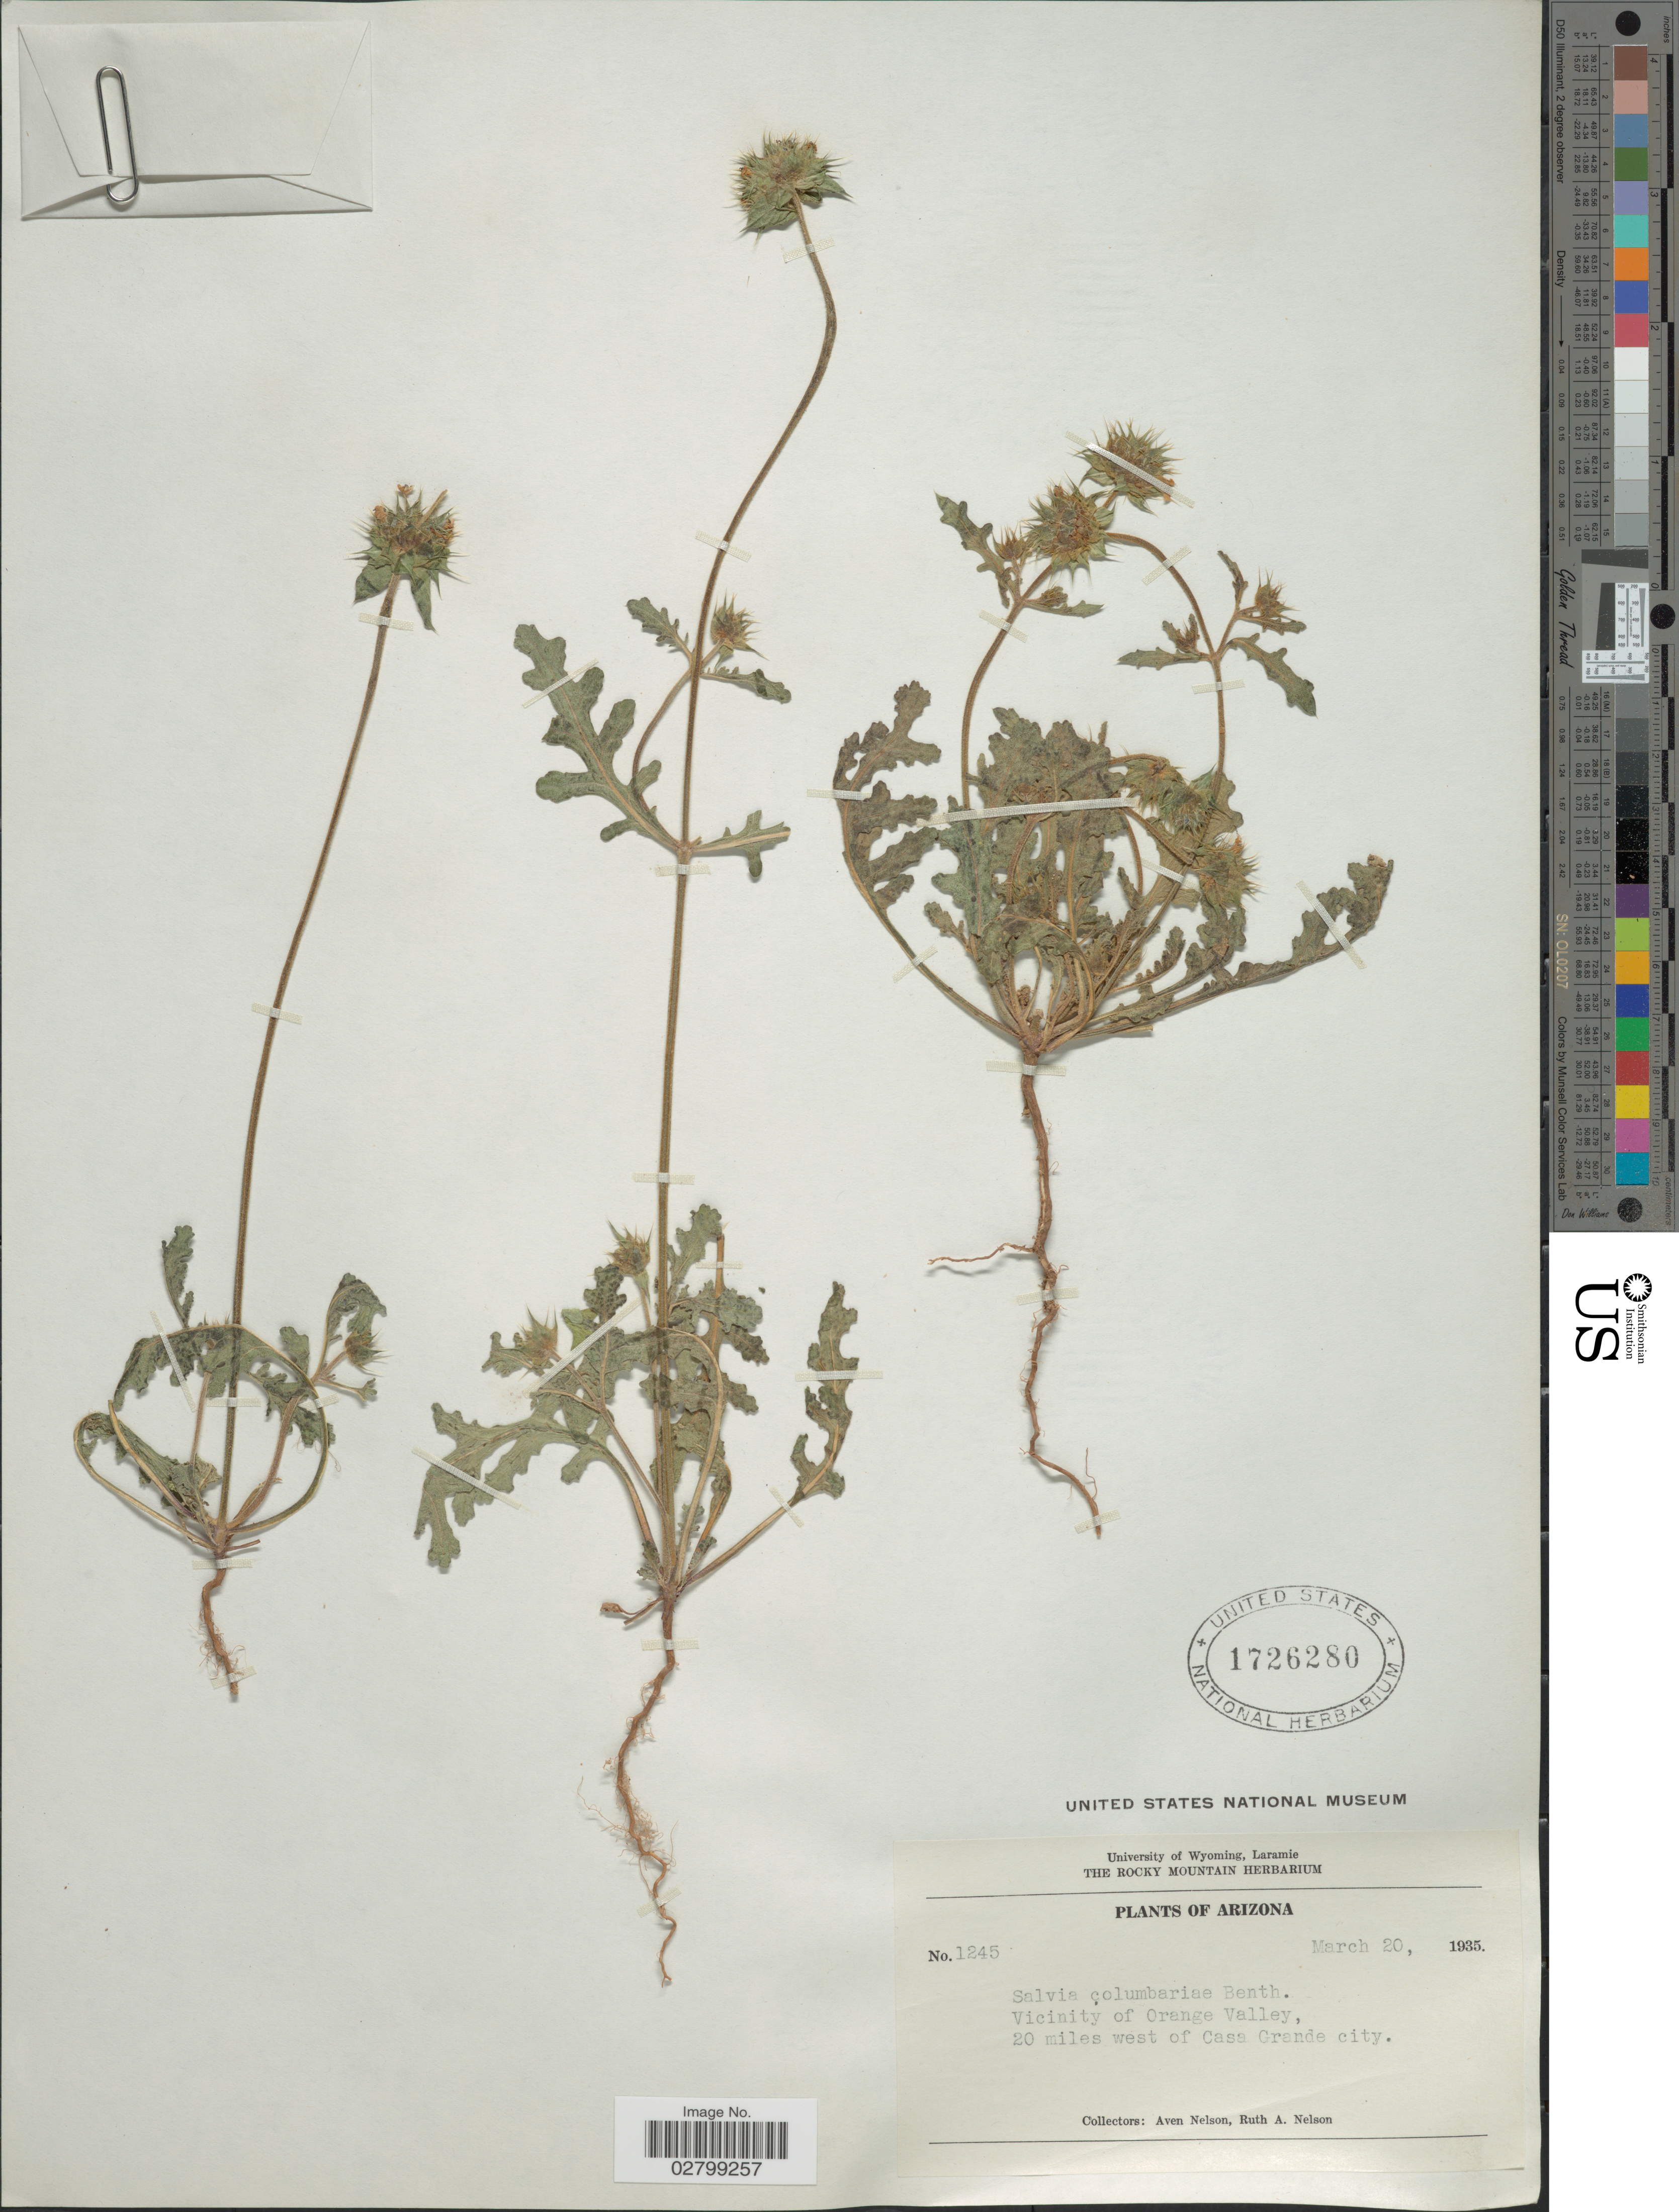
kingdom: Plantae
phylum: Tracheophyta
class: Magnoliopsida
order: Lamiales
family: Lamiaceae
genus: Salvia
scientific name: Salvia columbariae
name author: Benth.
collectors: A. Nelson & R. A. Nelson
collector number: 1245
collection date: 1935-03-20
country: United States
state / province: Arizona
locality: Vicinity of Orange Valley, 20 miles west of Casa Grande city.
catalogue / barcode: US 1726280